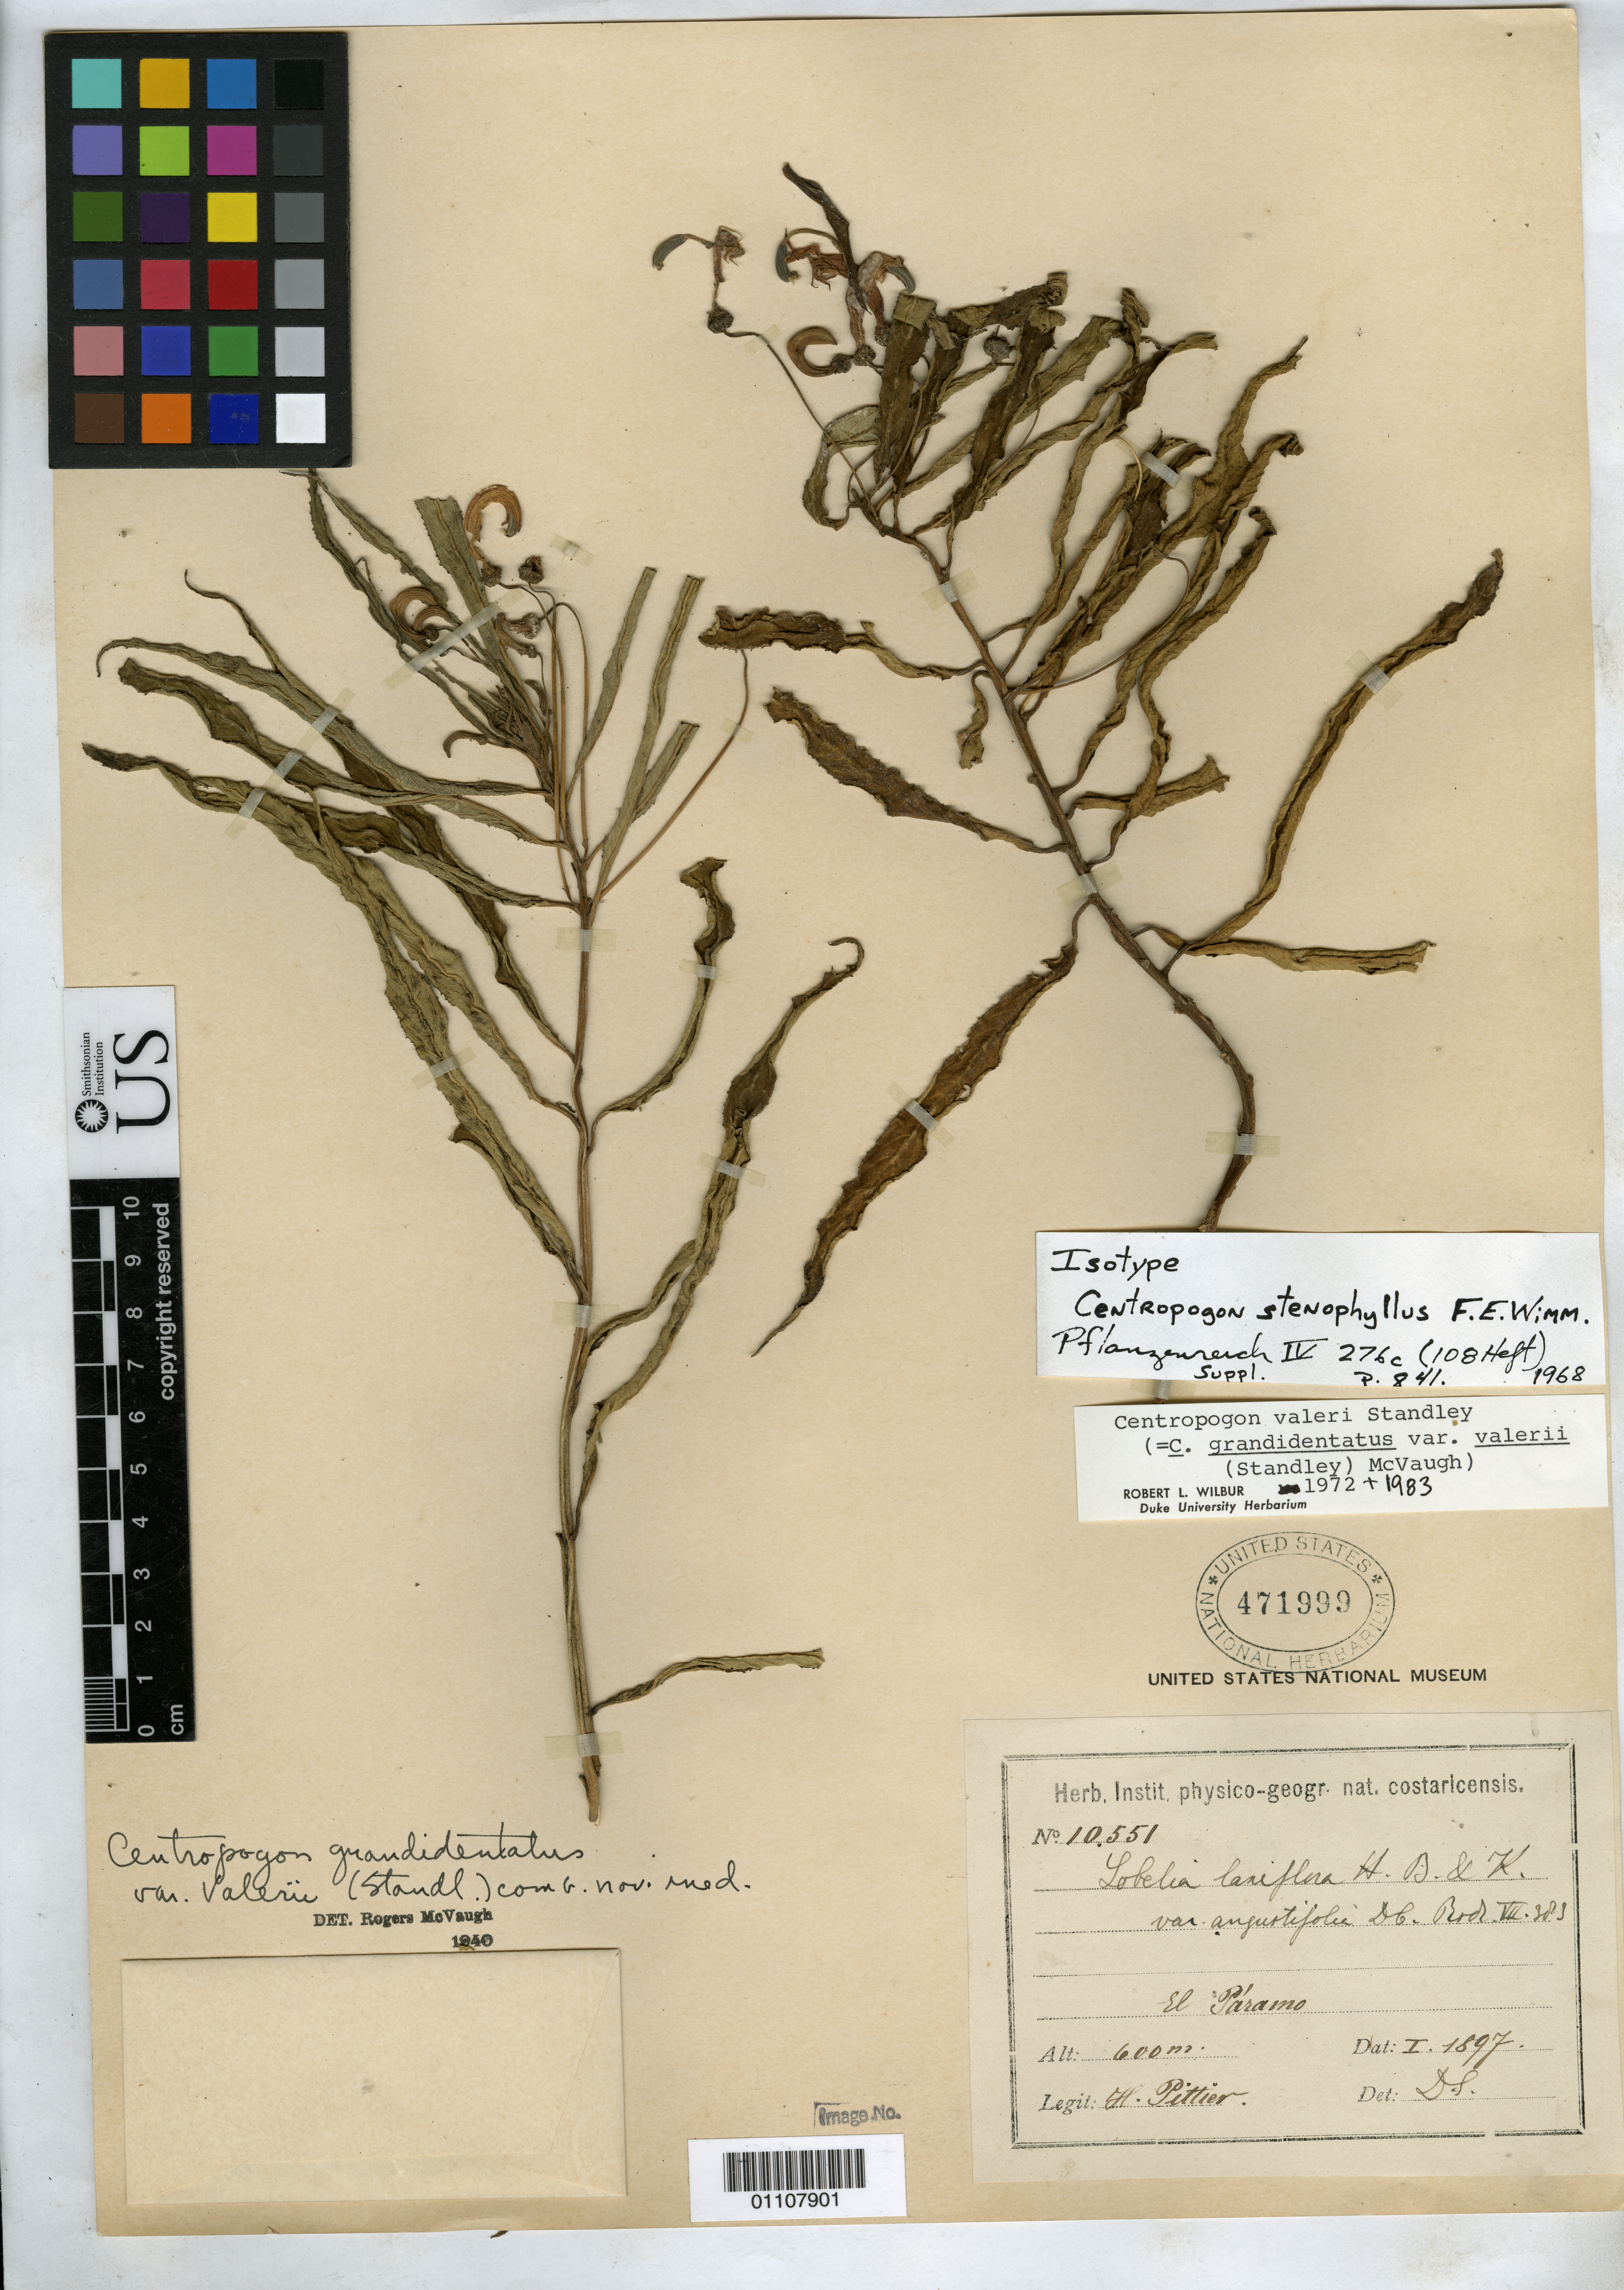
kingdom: Plantae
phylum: Tracheophyta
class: Magnoliopsida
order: Asterales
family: Campanulaceae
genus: Centropogon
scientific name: Centropogon stenophyllus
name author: E. Wimm.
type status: Isotype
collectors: H. F. Pittier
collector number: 10551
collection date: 1897-01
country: Costa Rica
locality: El Paramo Mountain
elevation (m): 600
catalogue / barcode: US 471999